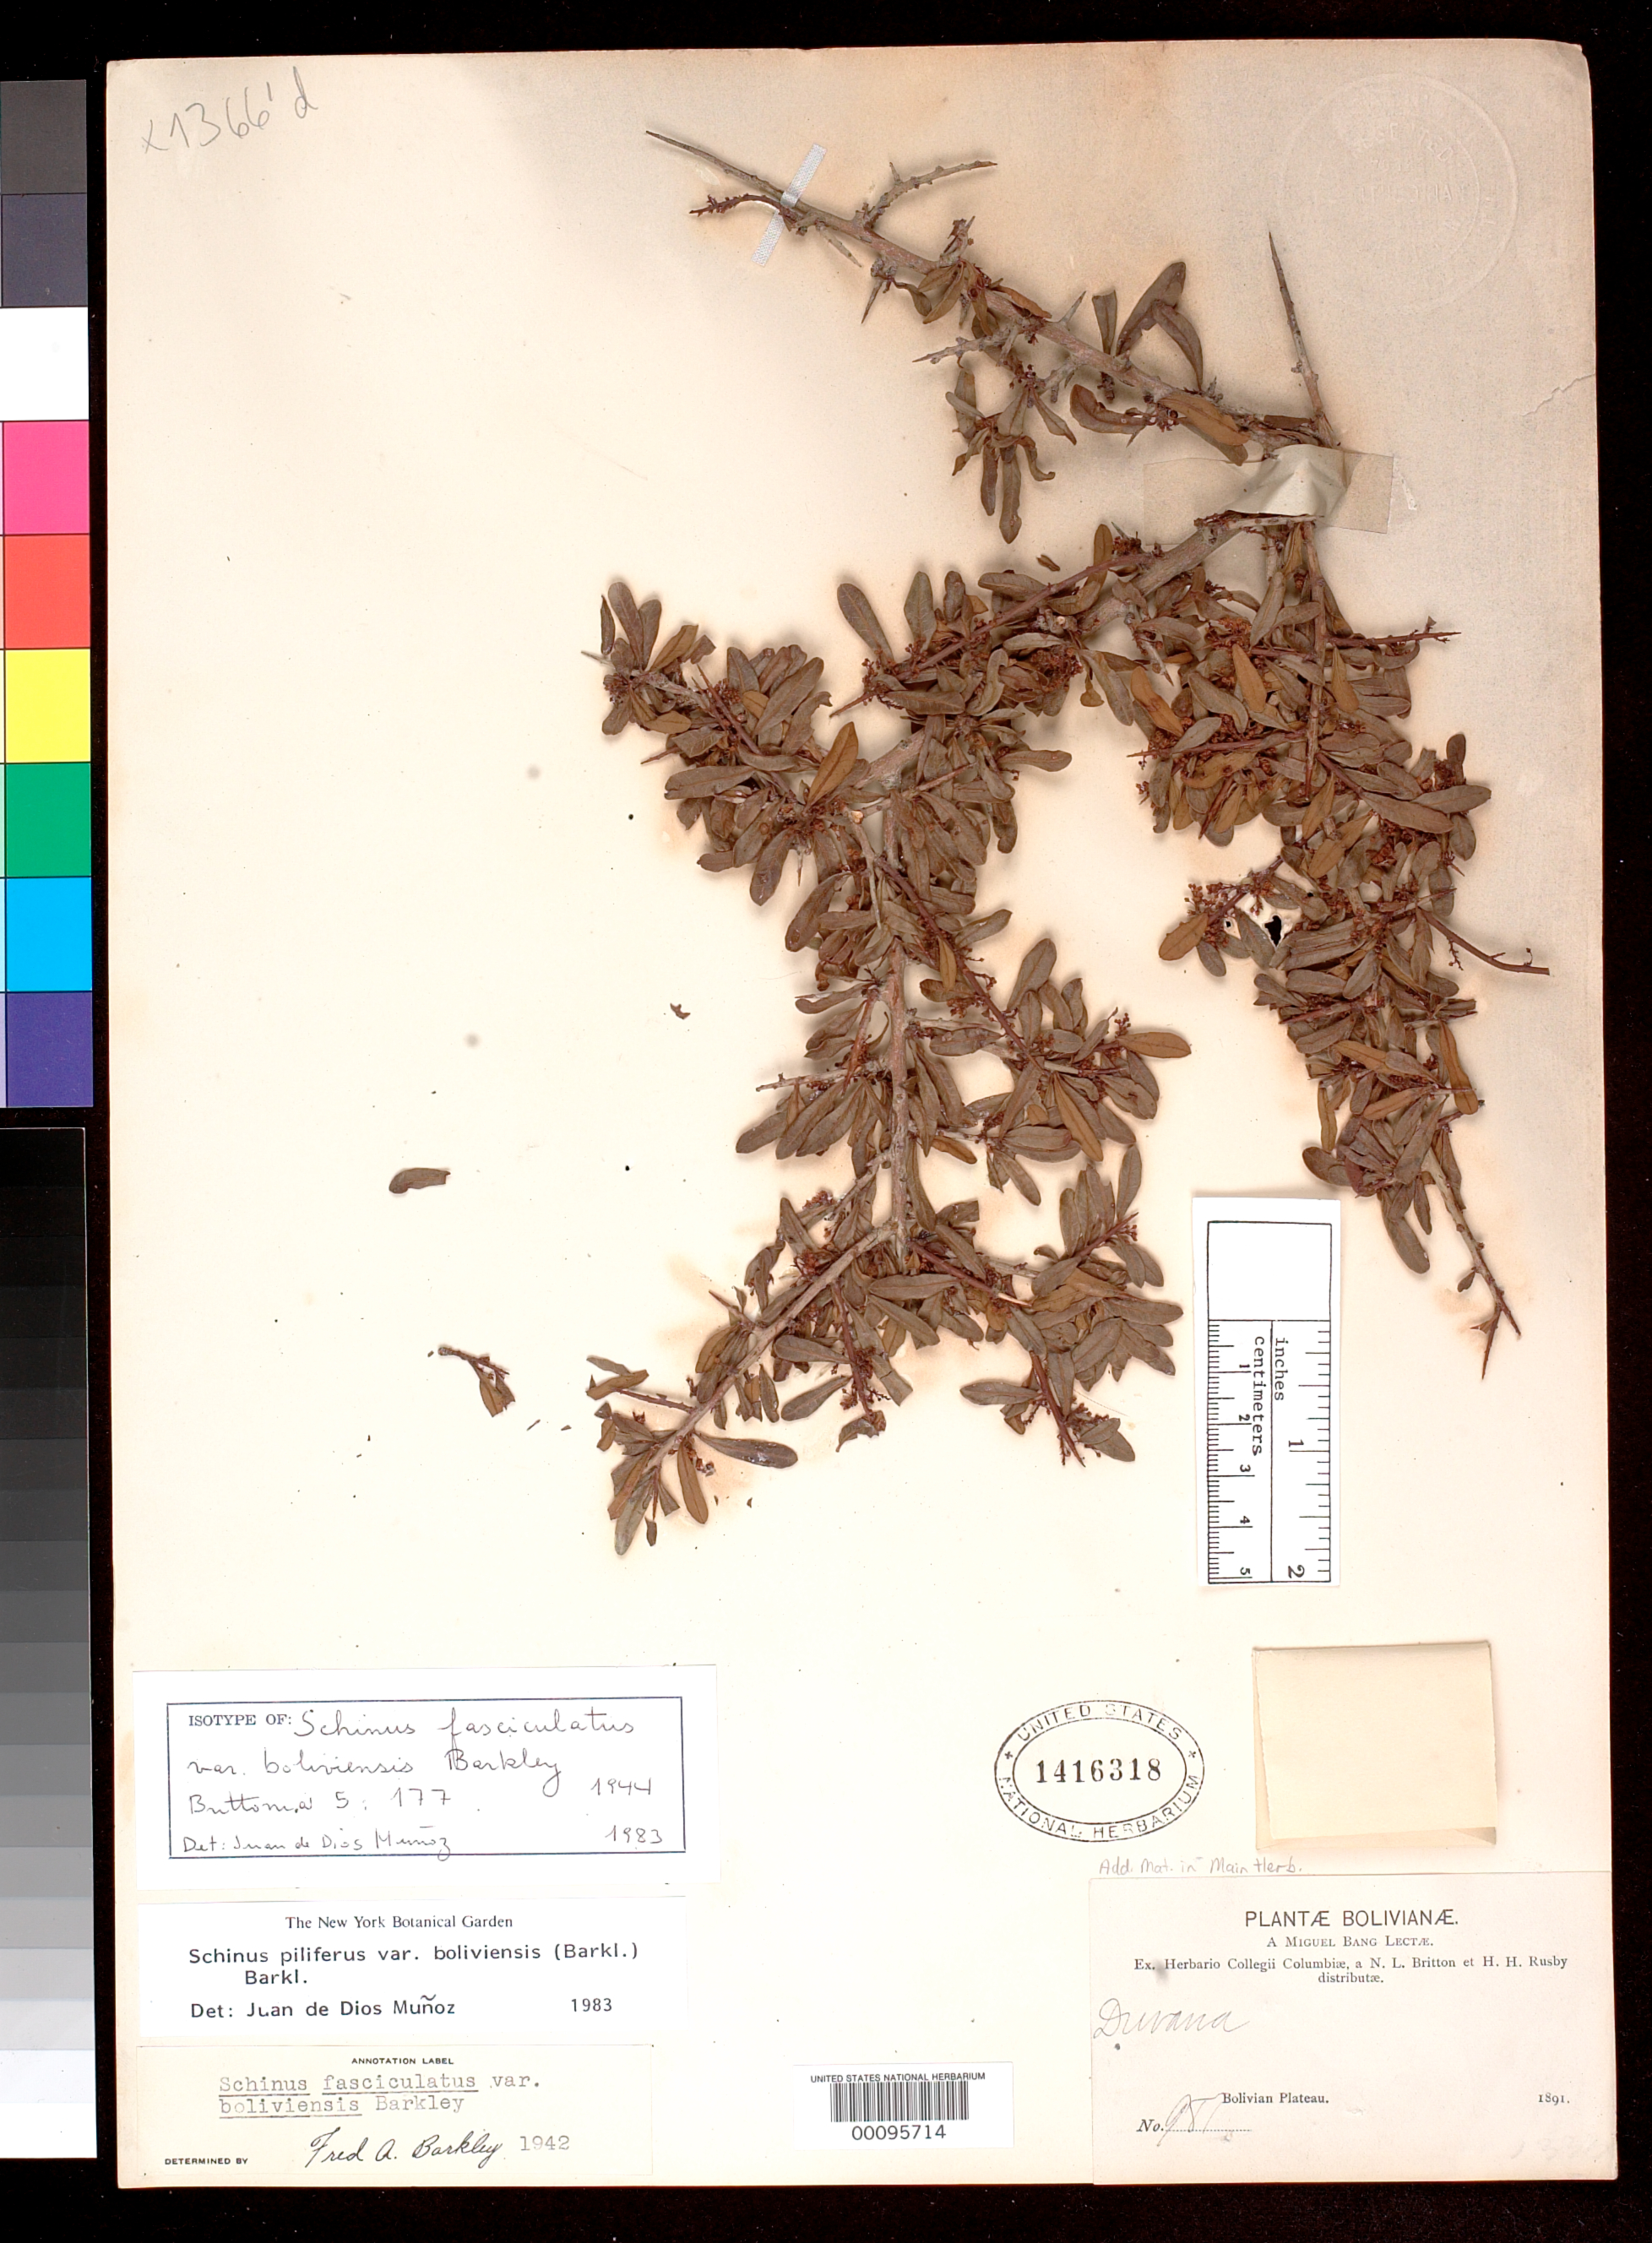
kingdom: Plantae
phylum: Tracheophyta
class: Magnoliopsida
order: Sapindales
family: Anacardiaceae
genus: Schinus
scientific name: Schinus fasciculata var. boliviensis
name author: F.A. Barkley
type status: Isotype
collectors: M. Bang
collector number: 981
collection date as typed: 1891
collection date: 1891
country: Bolivia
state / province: Cochabamba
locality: Bolivian Plateau.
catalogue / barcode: US 1416318